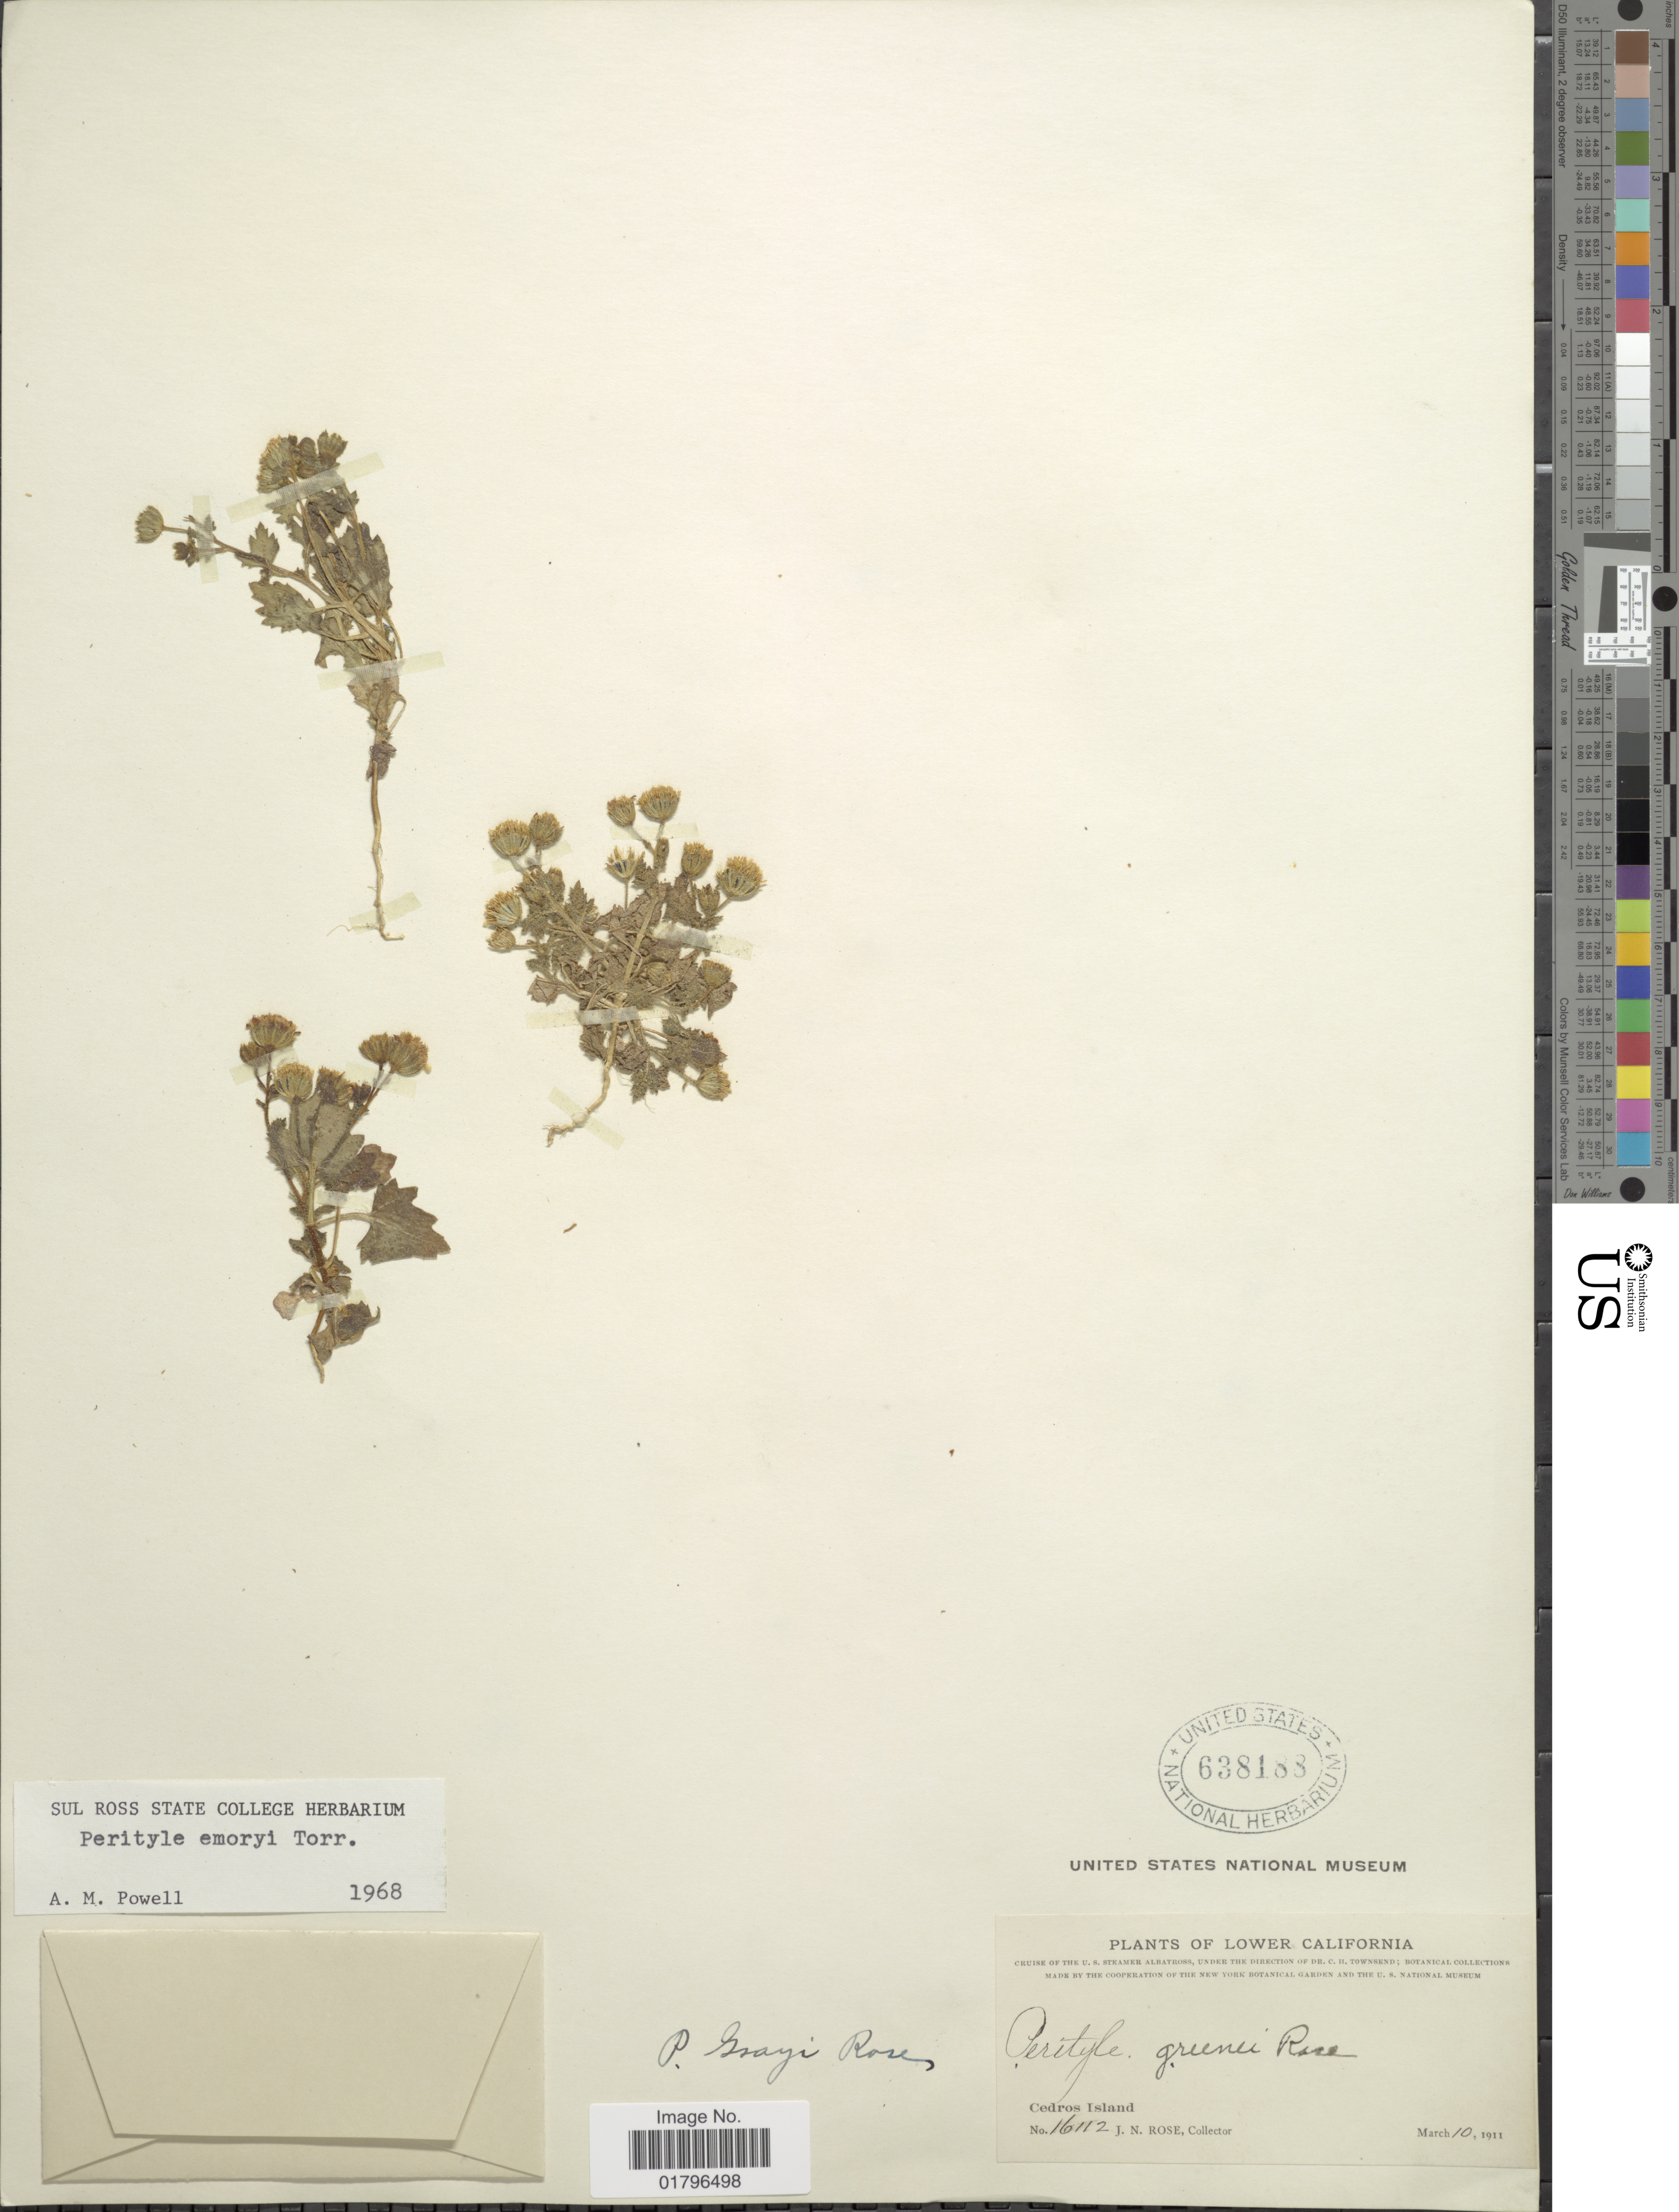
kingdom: Plantae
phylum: Tracheophyta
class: Magnoliopsida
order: Asterales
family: Asteraceae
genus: Perityle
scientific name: Perityle emoryi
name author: Torr.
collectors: J. N. Rose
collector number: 16112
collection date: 1911-03-10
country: Mexico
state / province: Baja California Sur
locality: Lower California. Cedro island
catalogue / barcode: US 638188